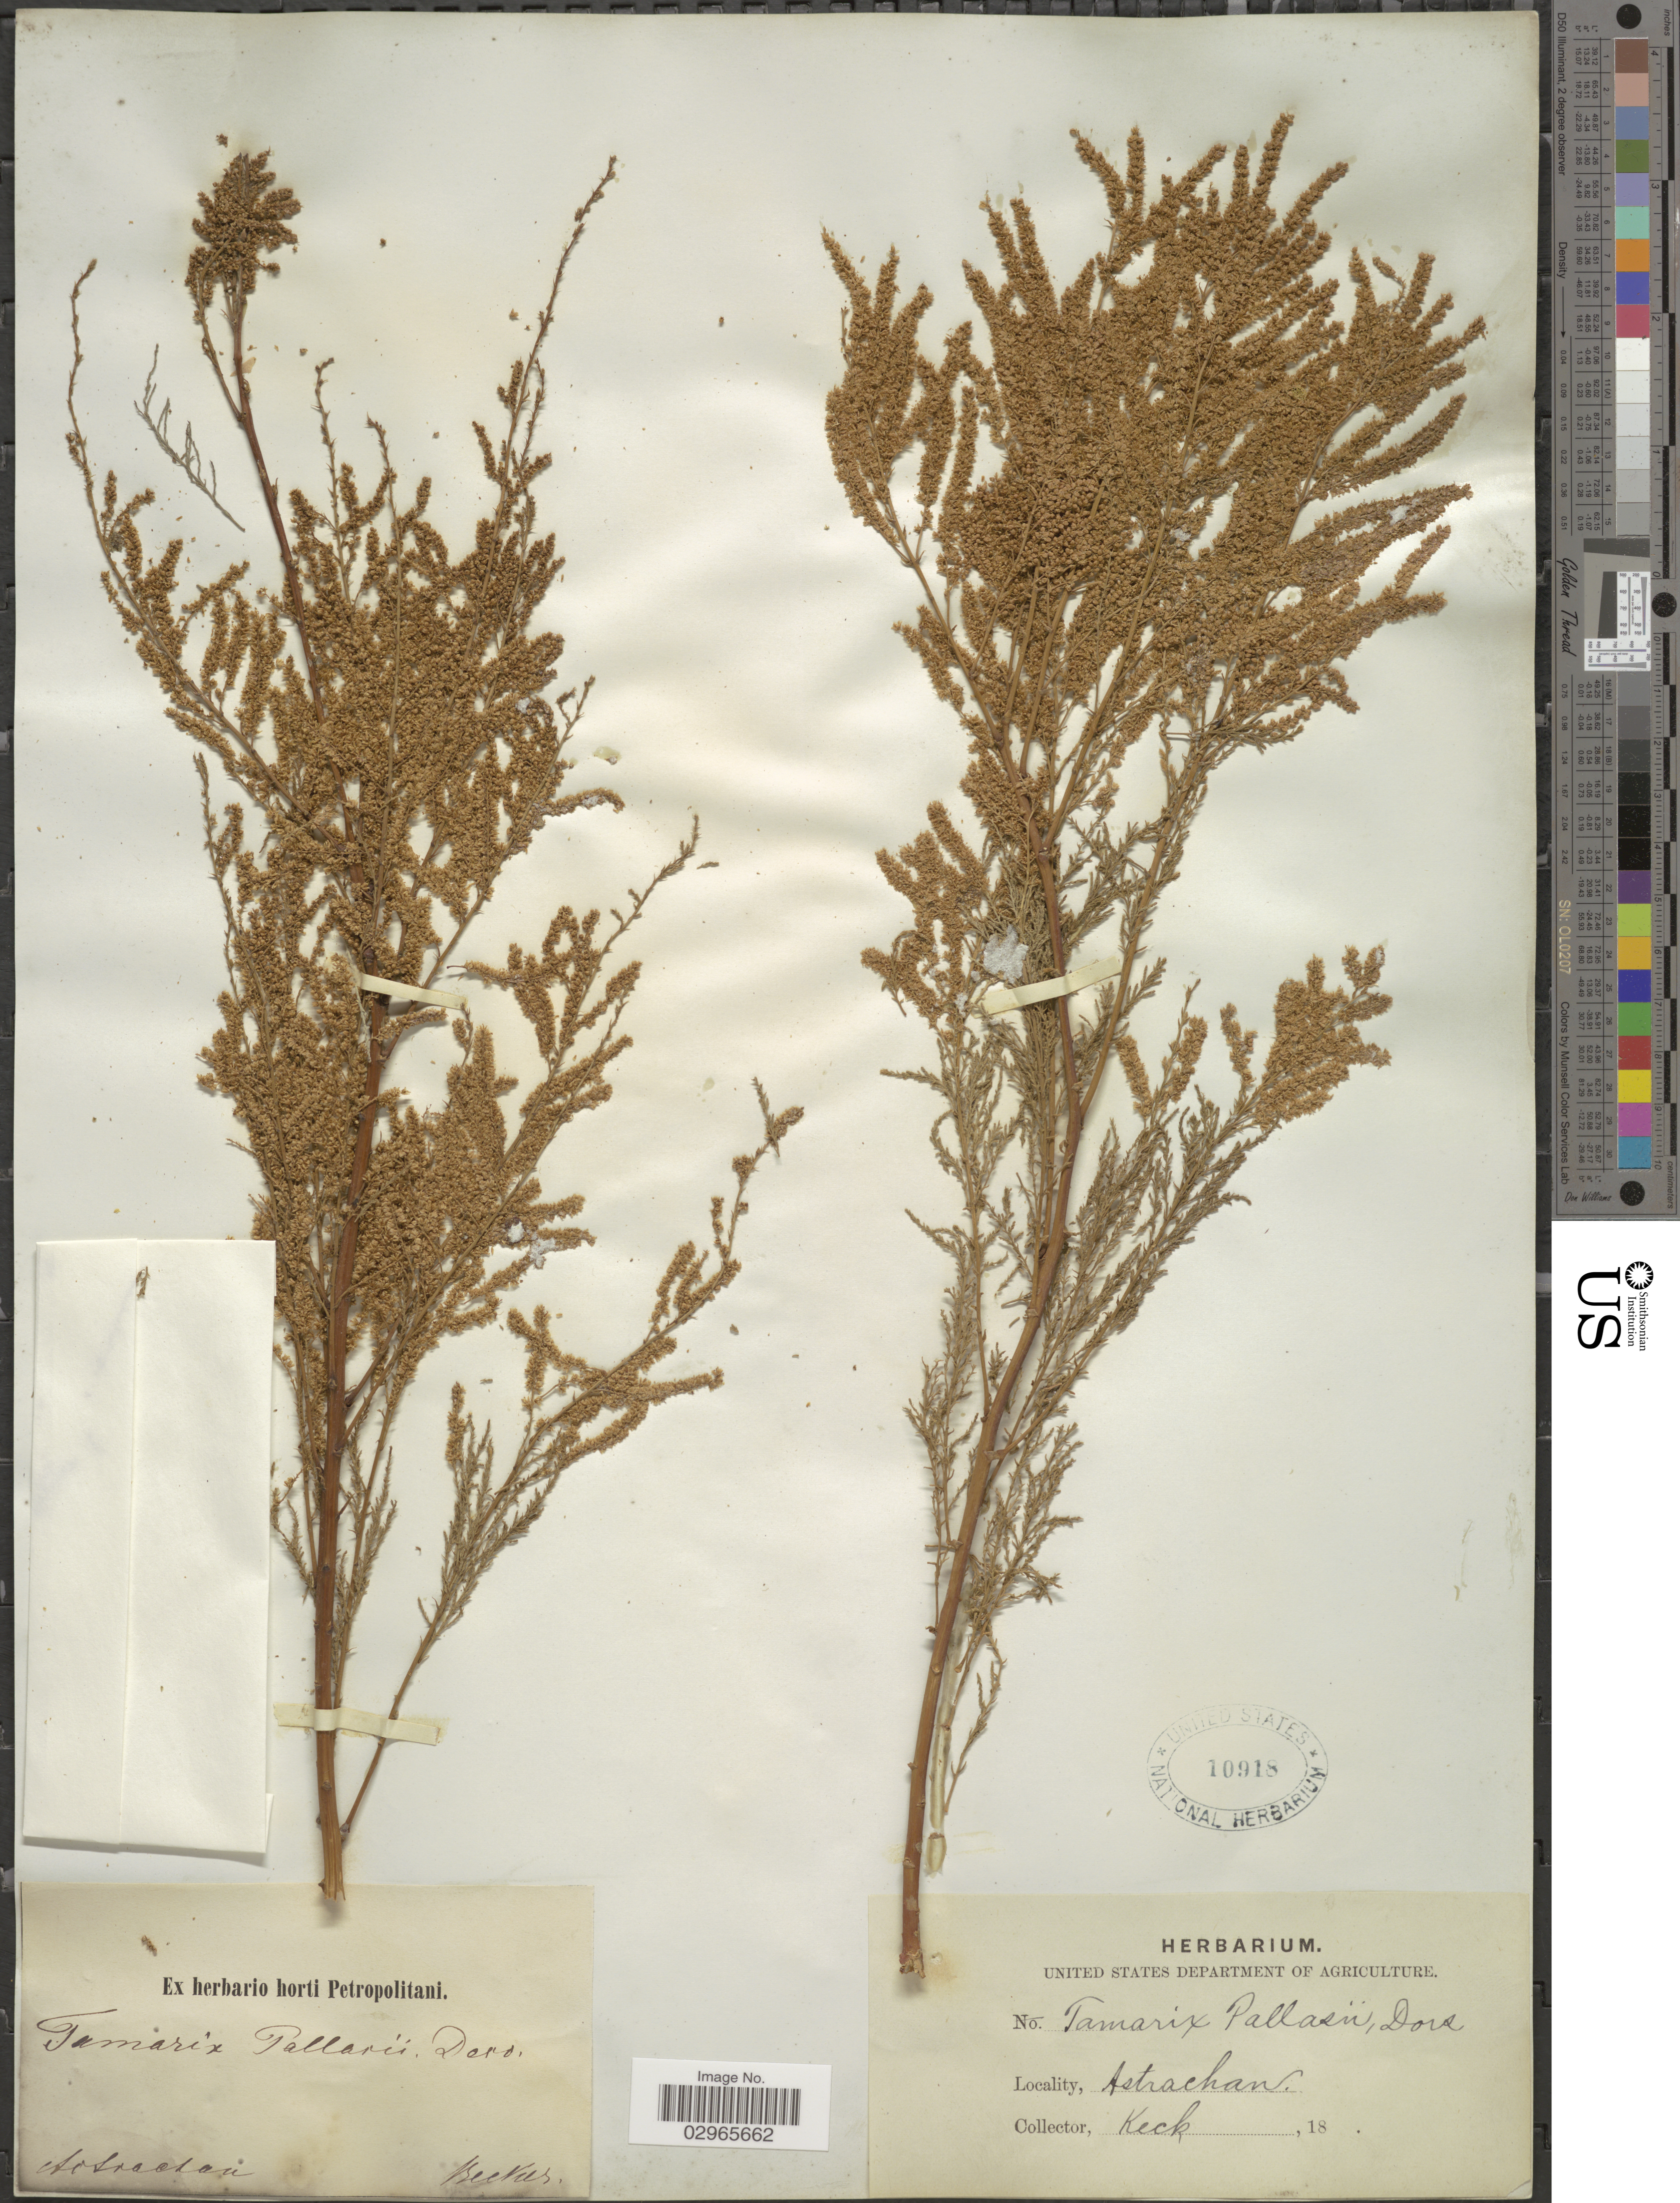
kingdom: Plantae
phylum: Tracheophyta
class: Magnoliopsida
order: Caryophyllales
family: Tamaricaceae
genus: Tamarix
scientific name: Tamarix pallasii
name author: Desv.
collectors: -. Becker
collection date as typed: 18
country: Russian Federation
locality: Astrachan.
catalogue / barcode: US 10918